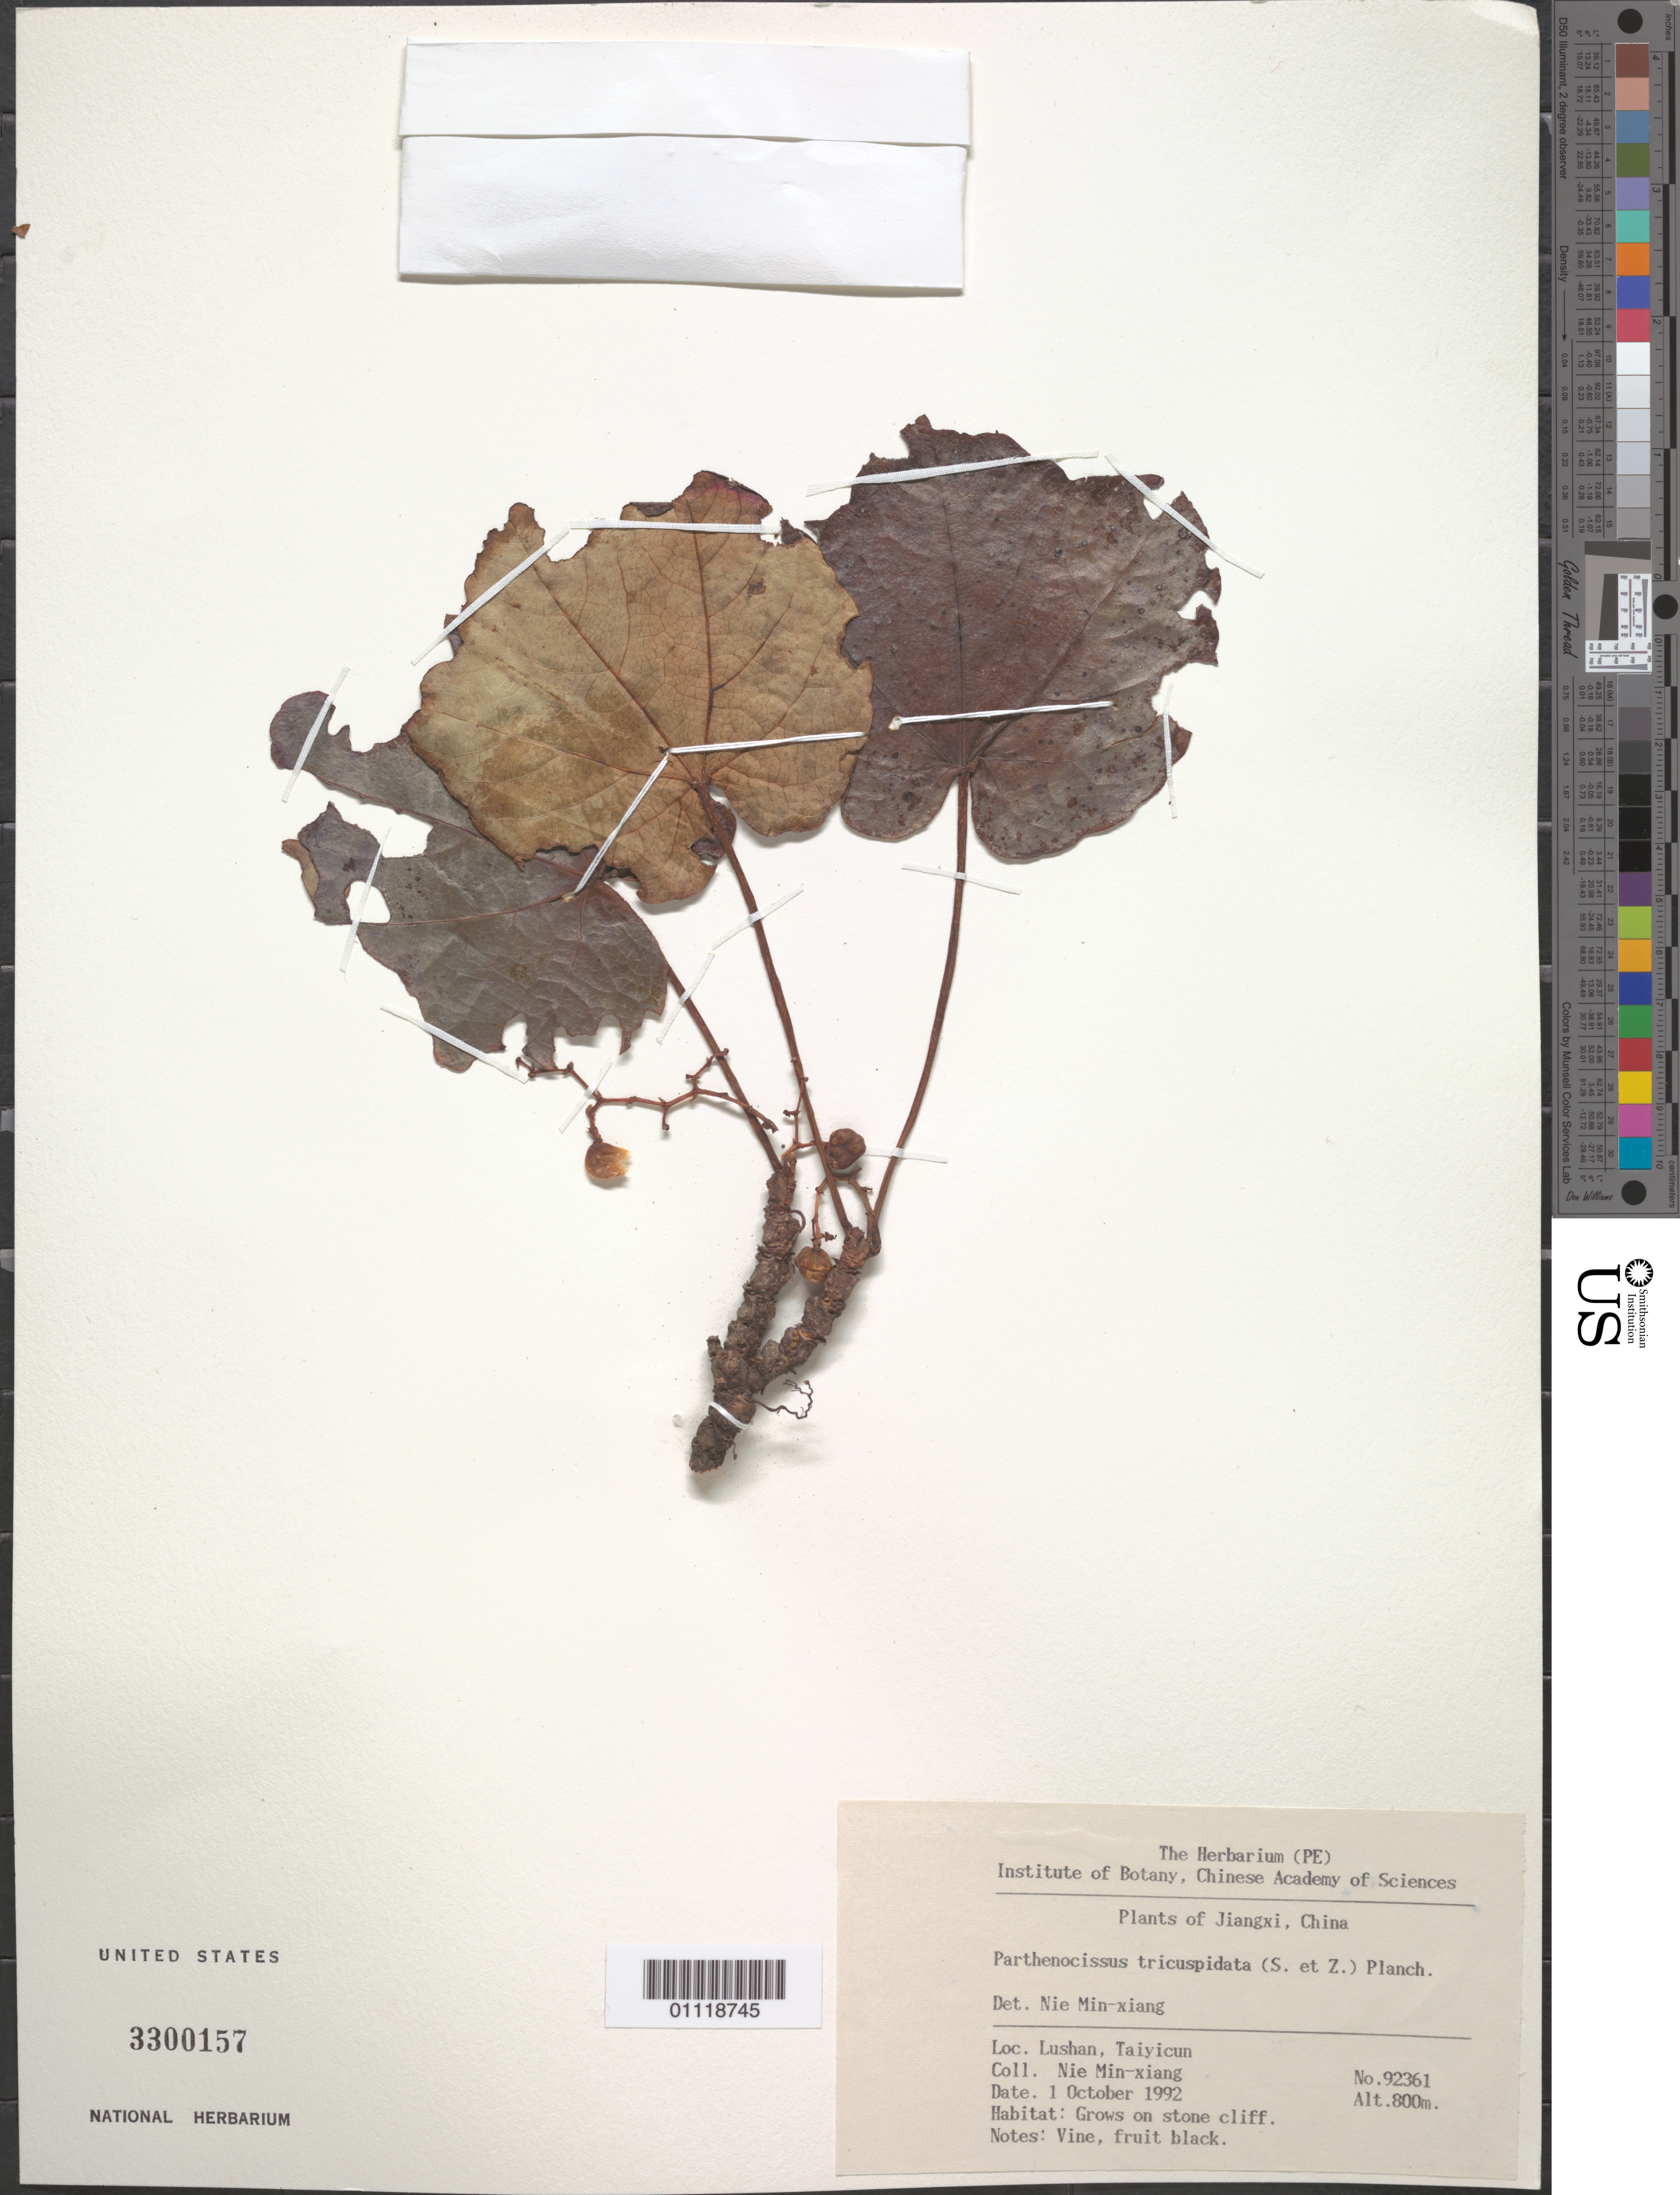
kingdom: Plantae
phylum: Tracheophyta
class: Magnoliopsida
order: Vitales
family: Vitaceae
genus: Parthenocissus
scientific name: Parthenocissus tricuspidata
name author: (Siebold & Zucc.) Planch.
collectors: Nie Min-xiang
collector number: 92361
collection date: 1992-10-01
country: China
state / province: Jiangxi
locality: Lushan, Taiyicum.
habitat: On stone cliff, vine.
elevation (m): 800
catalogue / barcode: US 3300157